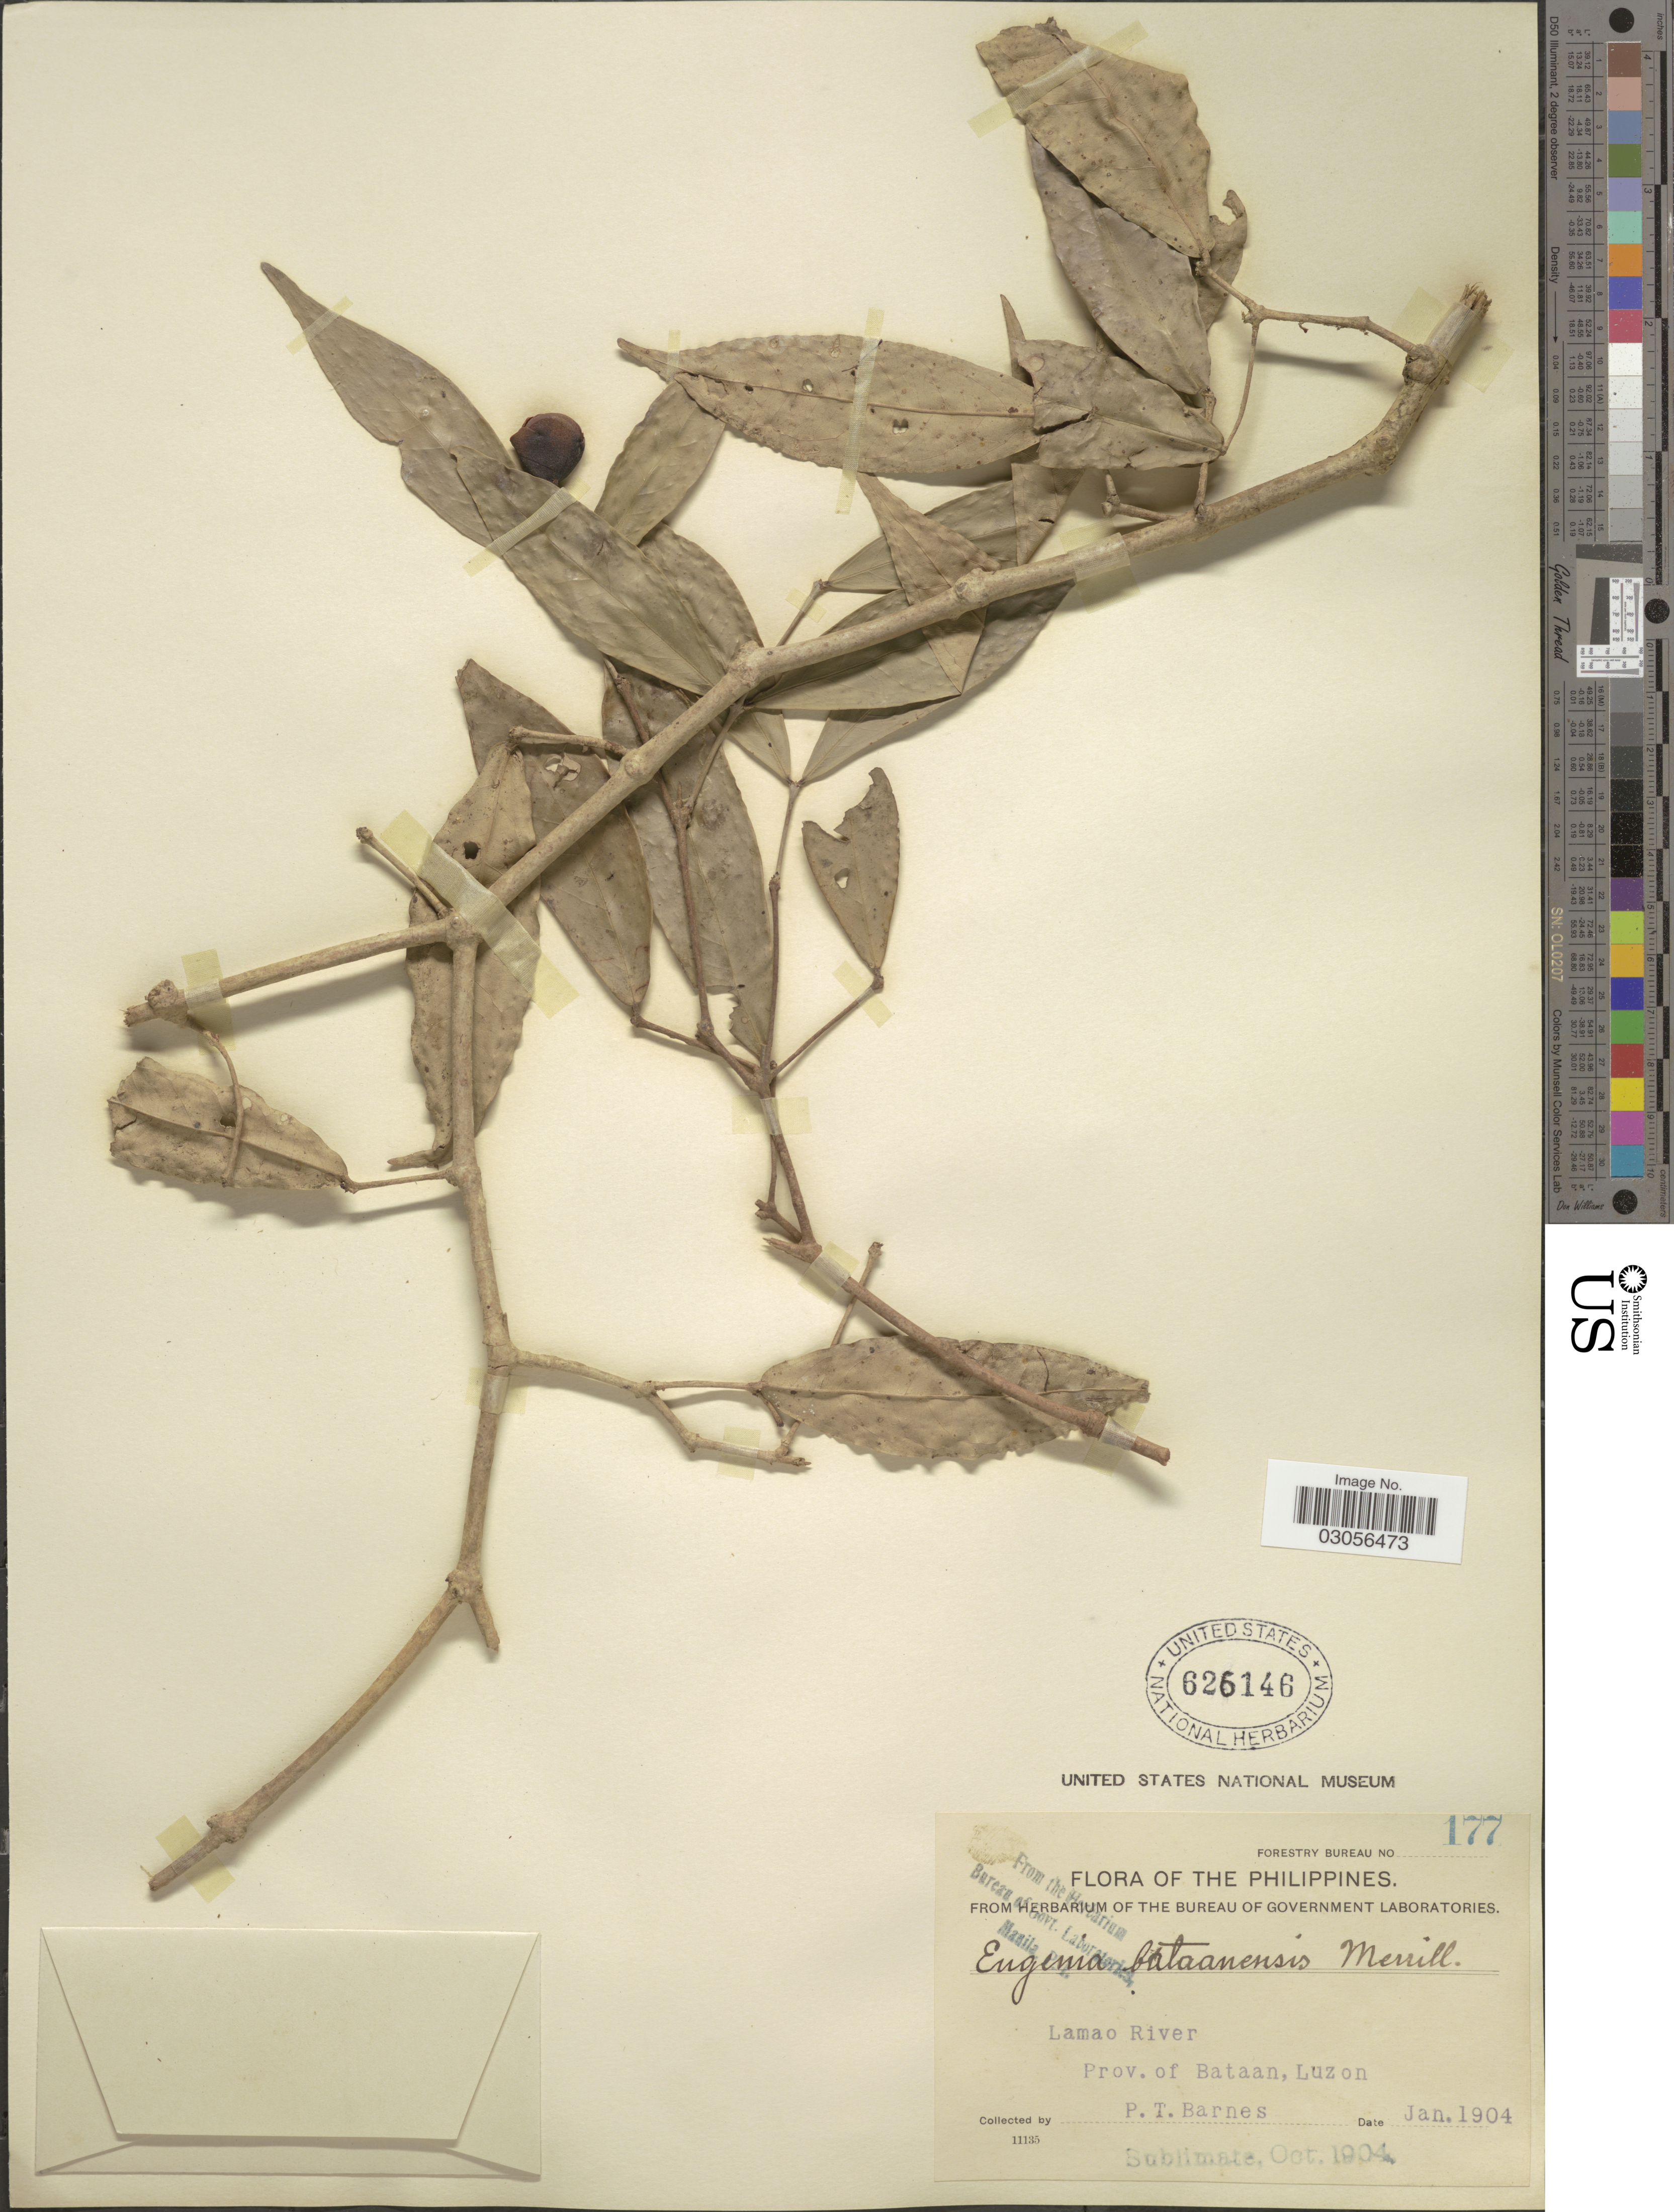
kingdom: Plantae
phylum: Tracheophyta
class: Magnoliopsida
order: Myrtales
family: Myrtaceae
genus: Syzygium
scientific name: Syzygium bataanense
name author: (Merr.) Merr.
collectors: P. Barnes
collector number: Forestry Bureau 177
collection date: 1904-01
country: Philippines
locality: Lamao River, Prov. of Bataan, Luzon.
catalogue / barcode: US 626146